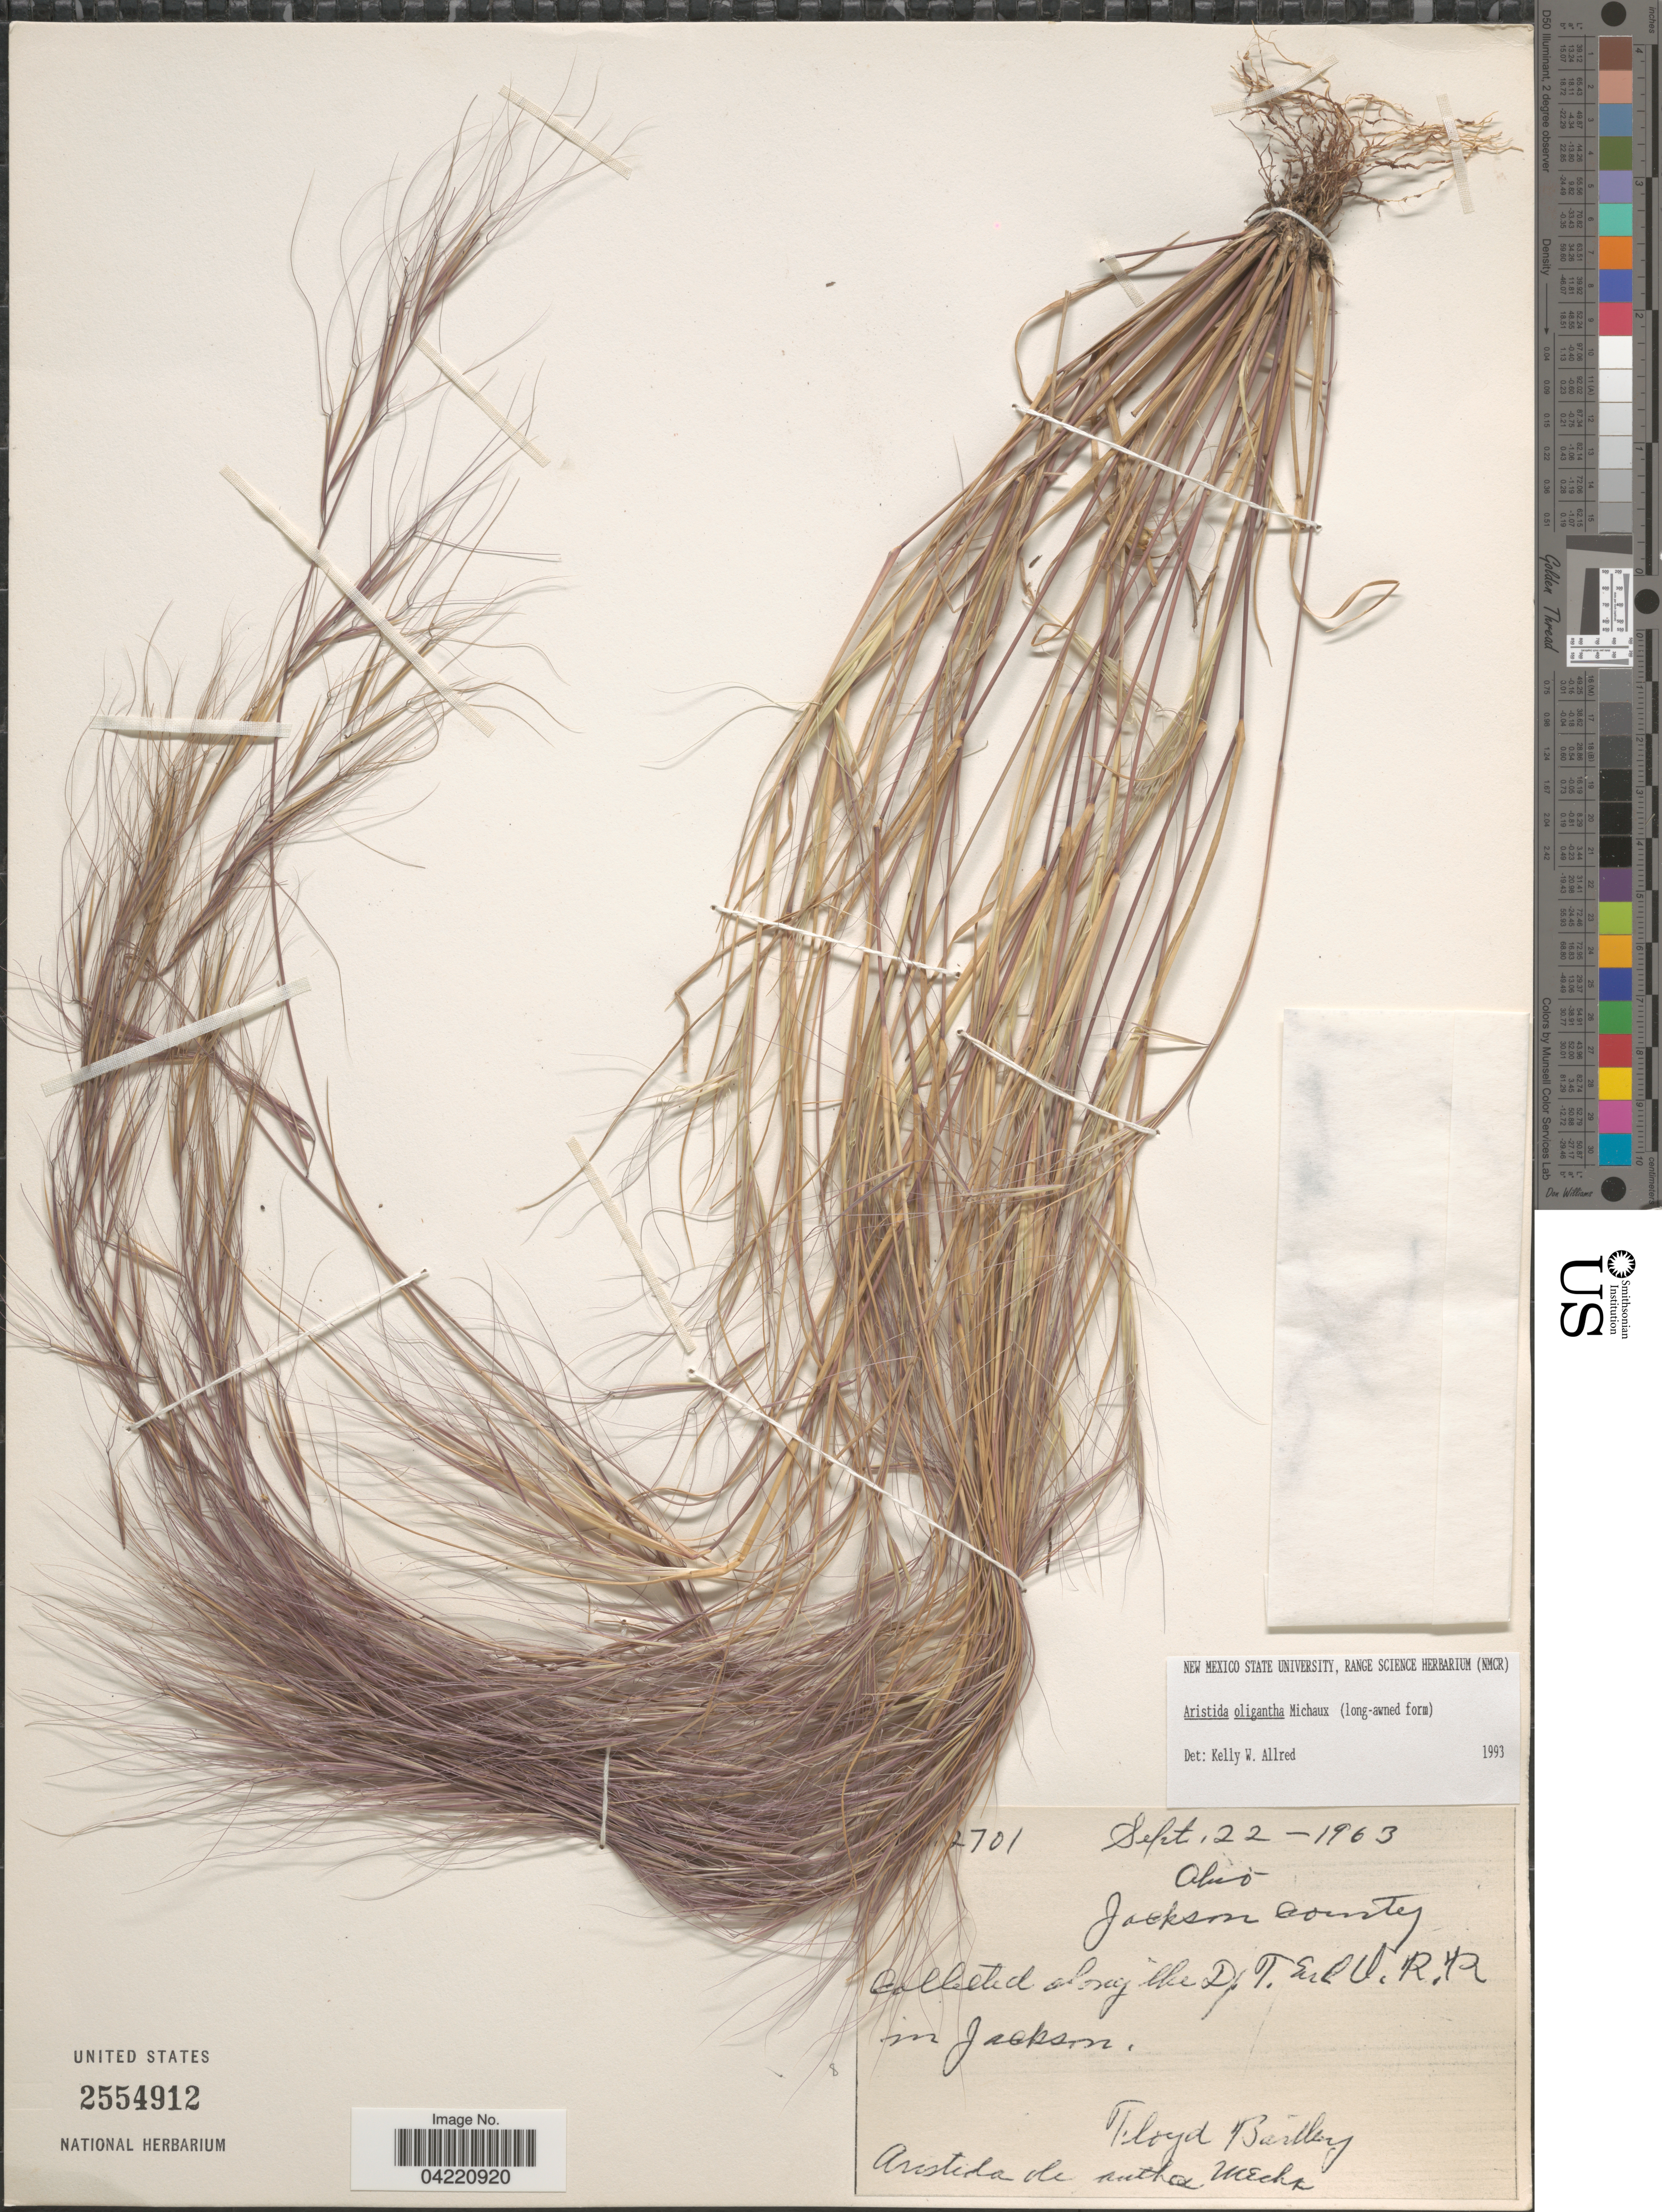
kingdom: Plantae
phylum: Tracheophyta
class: Liliopsida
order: Poales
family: Poaceae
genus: Aristida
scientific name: Aristida oligantha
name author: Michx.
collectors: F. Bartley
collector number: !701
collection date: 1963-09-22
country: United States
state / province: Ohio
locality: Jackson County. Along the D.T. East U.R.R. in Jackson.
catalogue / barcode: US 2554912